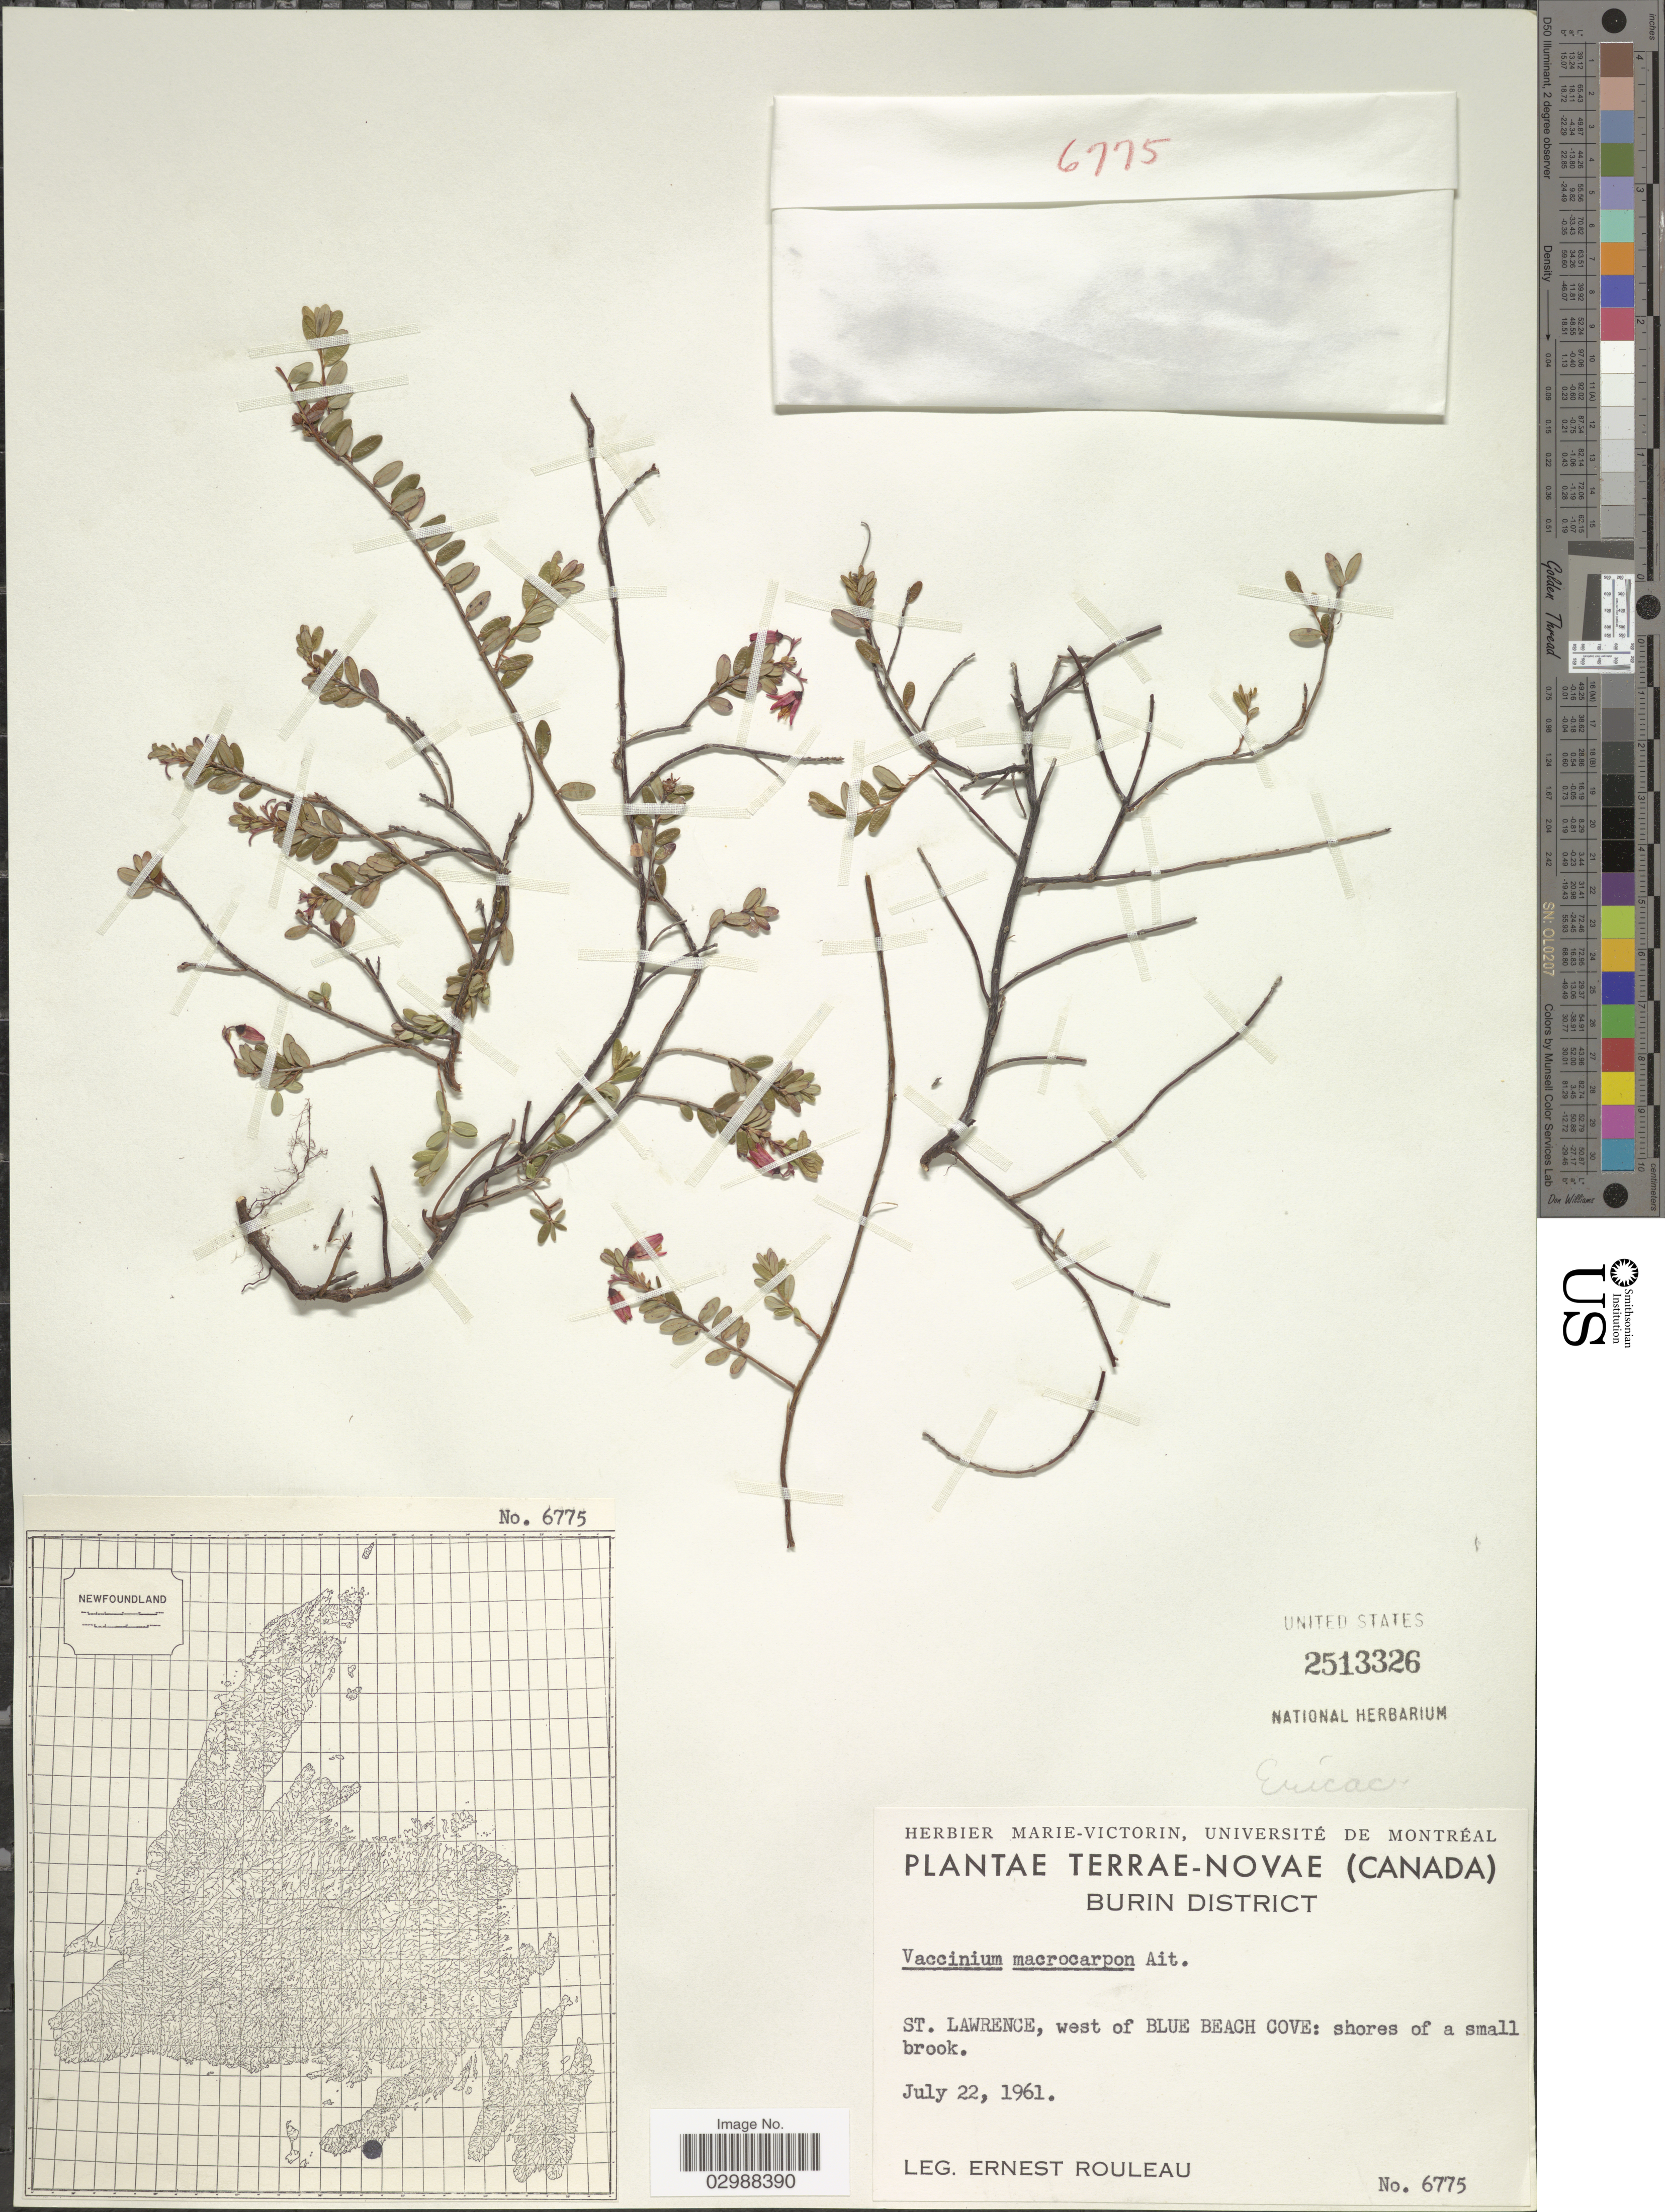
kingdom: Plantae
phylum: Tracheophyta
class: Magnoliopsida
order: Ericales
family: Ericaceae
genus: Vaccinium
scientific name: Vaccinium macrocarpon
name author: Aiton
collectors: E. Rouleau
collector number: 6775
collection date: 1961-07-22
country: Canada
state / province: Newfoundland and Labrador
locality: Terrae-Novae. Burin District. St. Lawrence, west of Blue Beach Cove: shores of a small brook.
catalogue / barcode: US 2513326